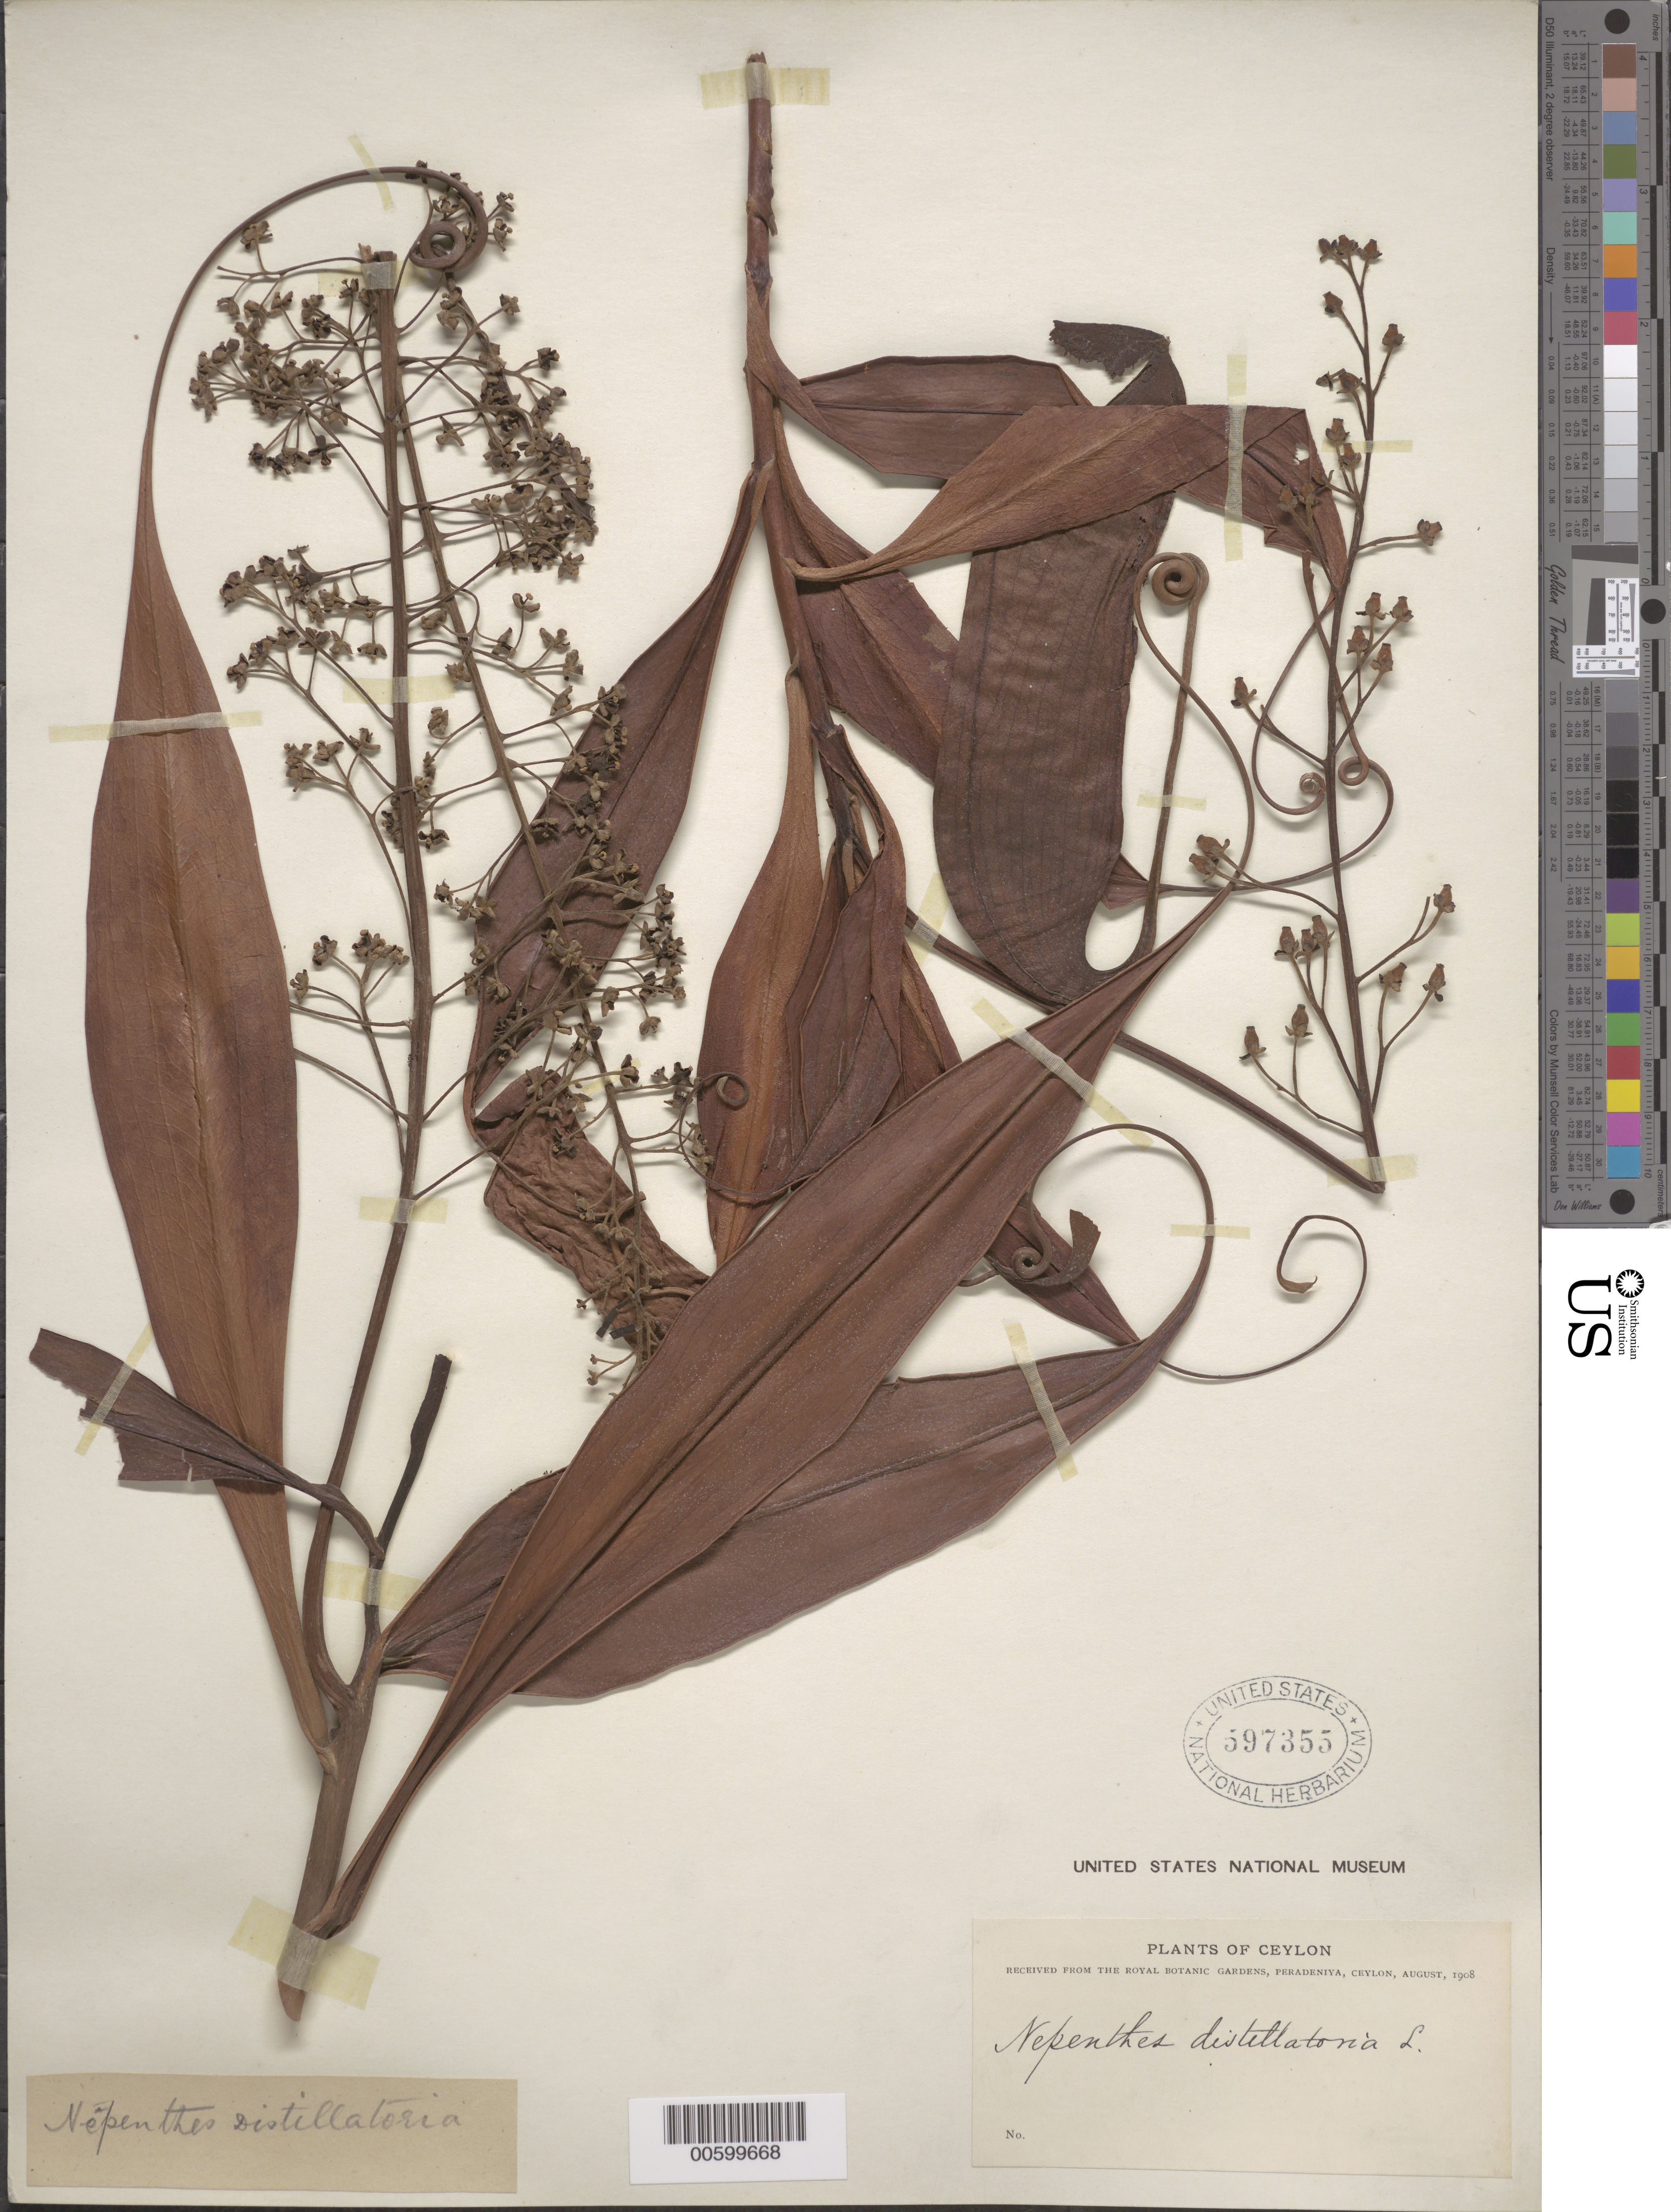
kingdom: Plantae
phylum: Tracheophyta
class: Magnoliopsida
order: Caryophyllales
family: Nepenthaceae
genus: Nepenthes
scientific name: Nepenthes distillatoria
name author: L.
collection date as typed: Aug 1908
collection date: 1908-08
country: Sri Lanka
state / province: Central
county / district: Kandy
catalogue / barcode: US 597355